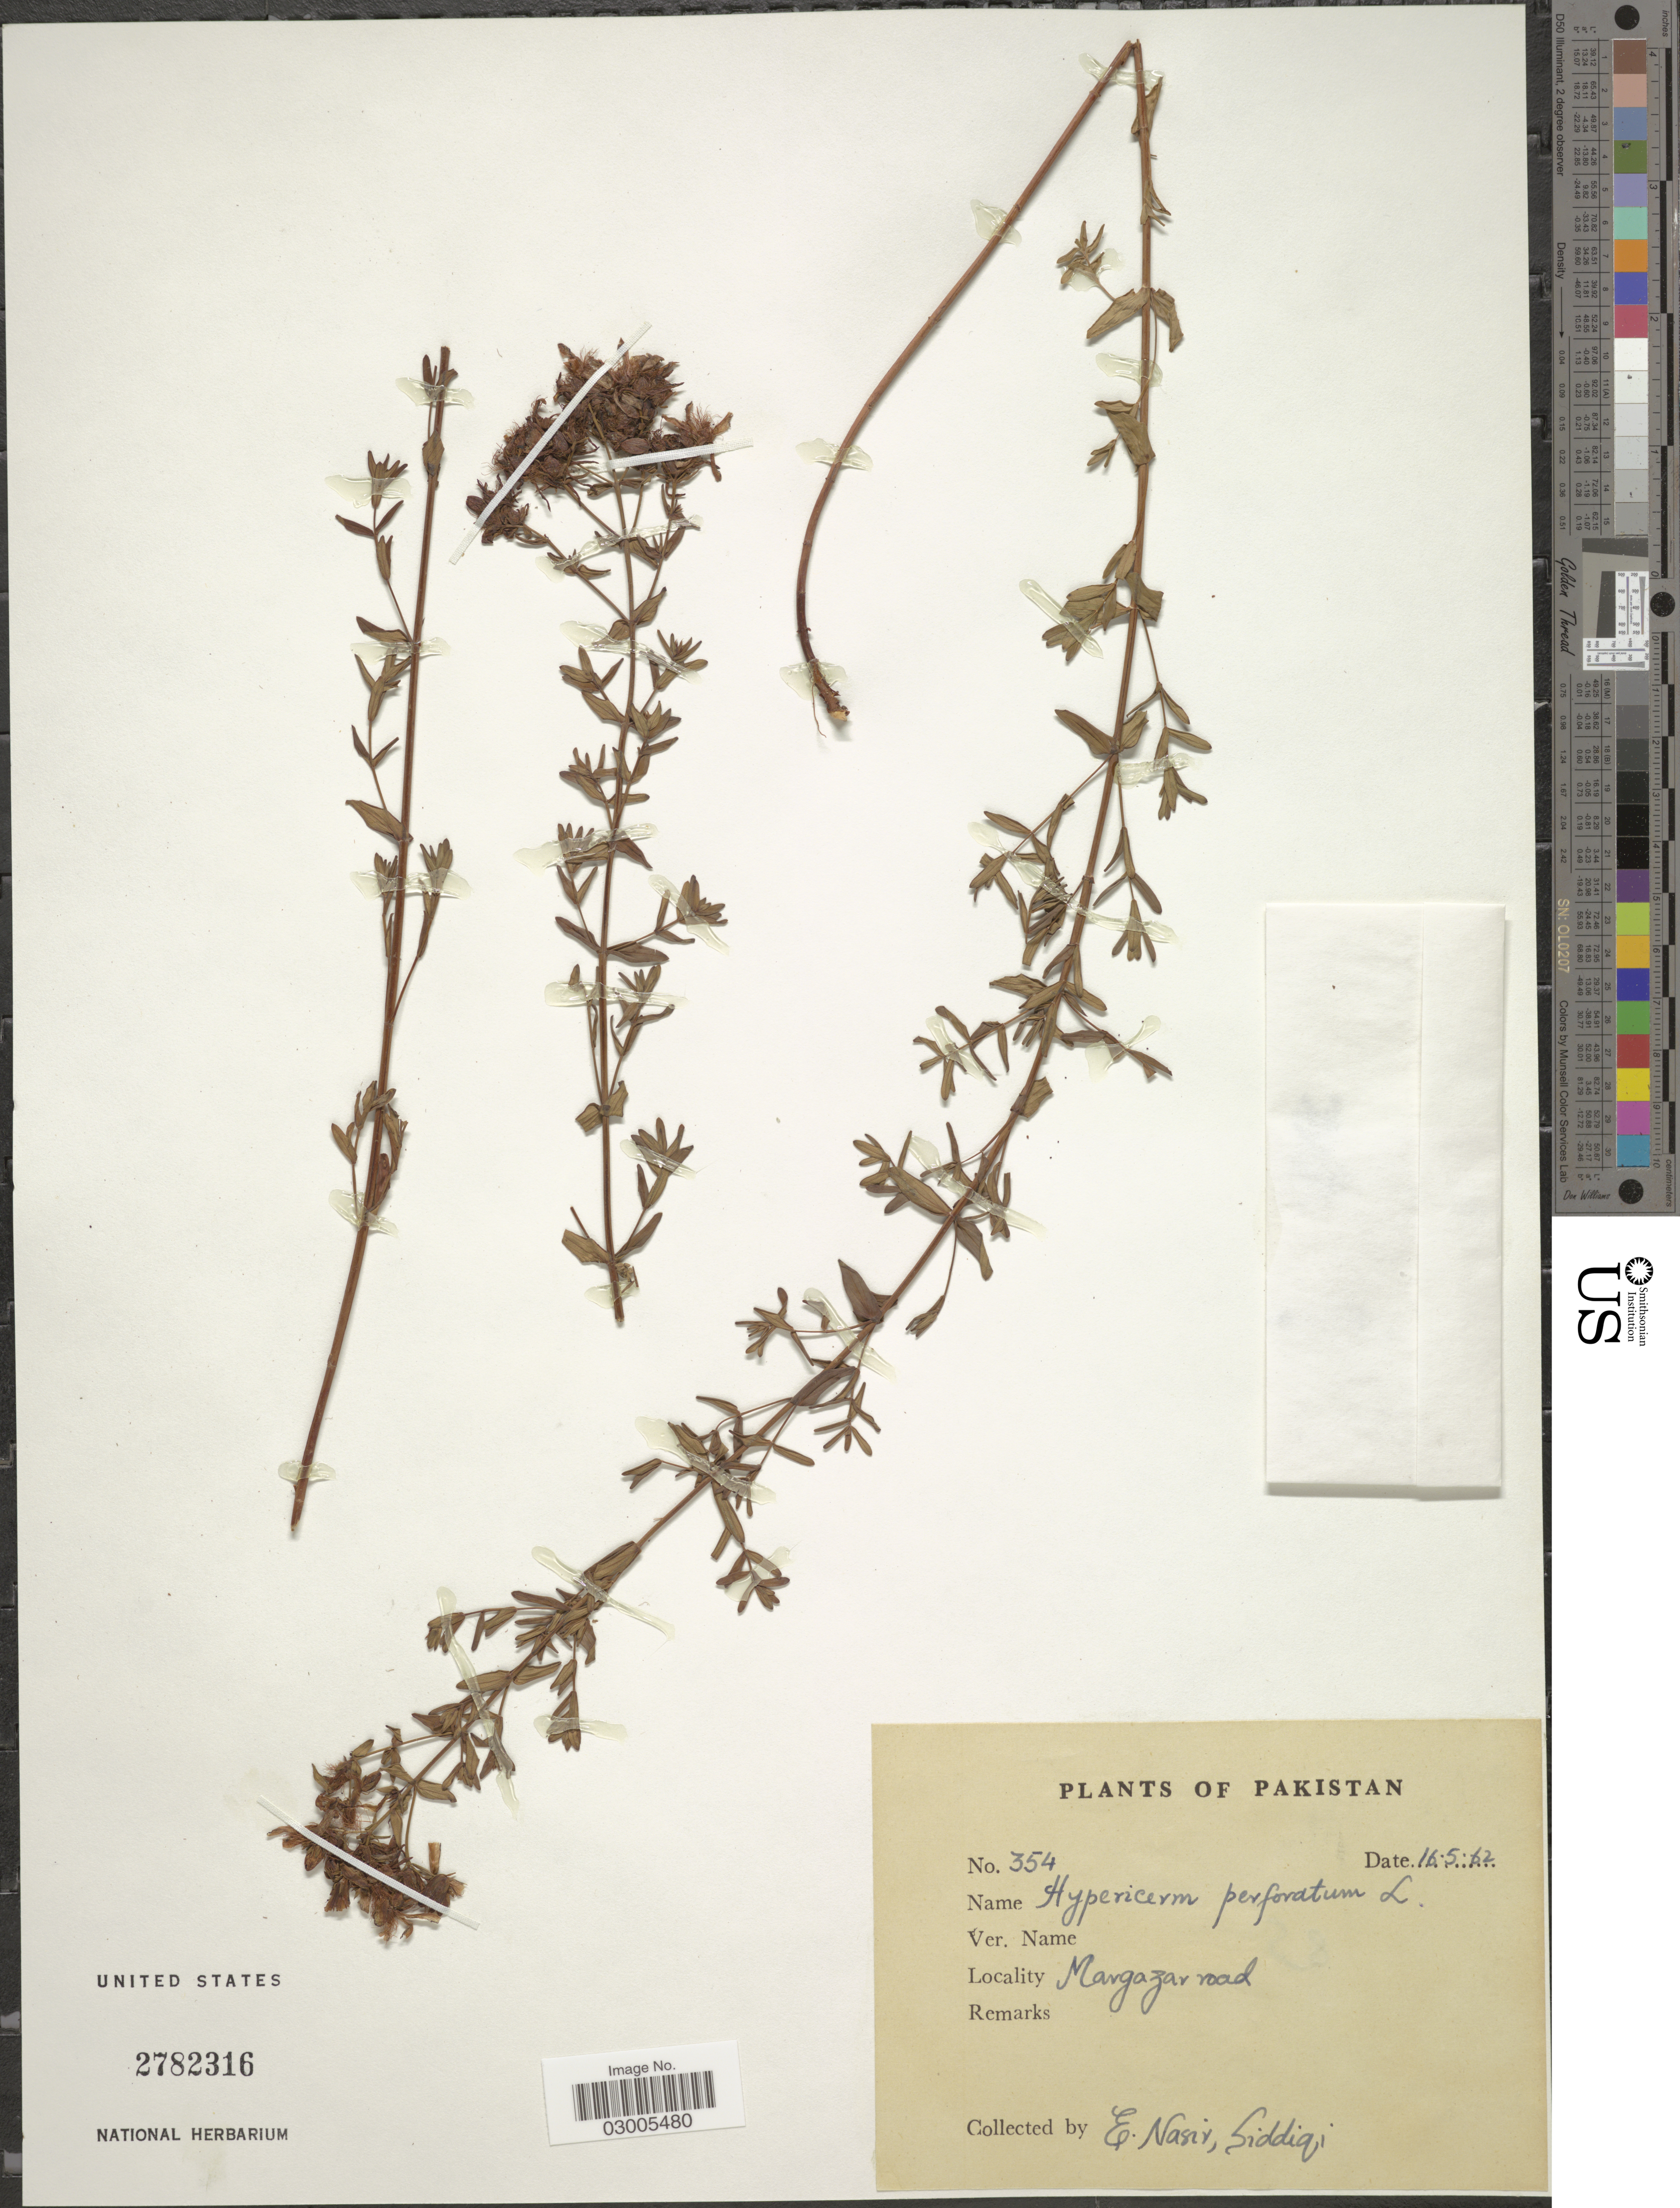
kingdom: Plantae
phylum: Tracheophyta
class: Magnoliopsida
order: Malpighiales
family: Hypericaceae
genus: Hypericum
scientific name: Hypericum perforatum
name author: L.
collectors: E. Nasir & -. Siddiqi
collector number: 354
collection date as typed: Transcribed d/m/y: 16/5/62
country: Pakistan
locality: Margazar road.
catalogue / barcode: US 2782316